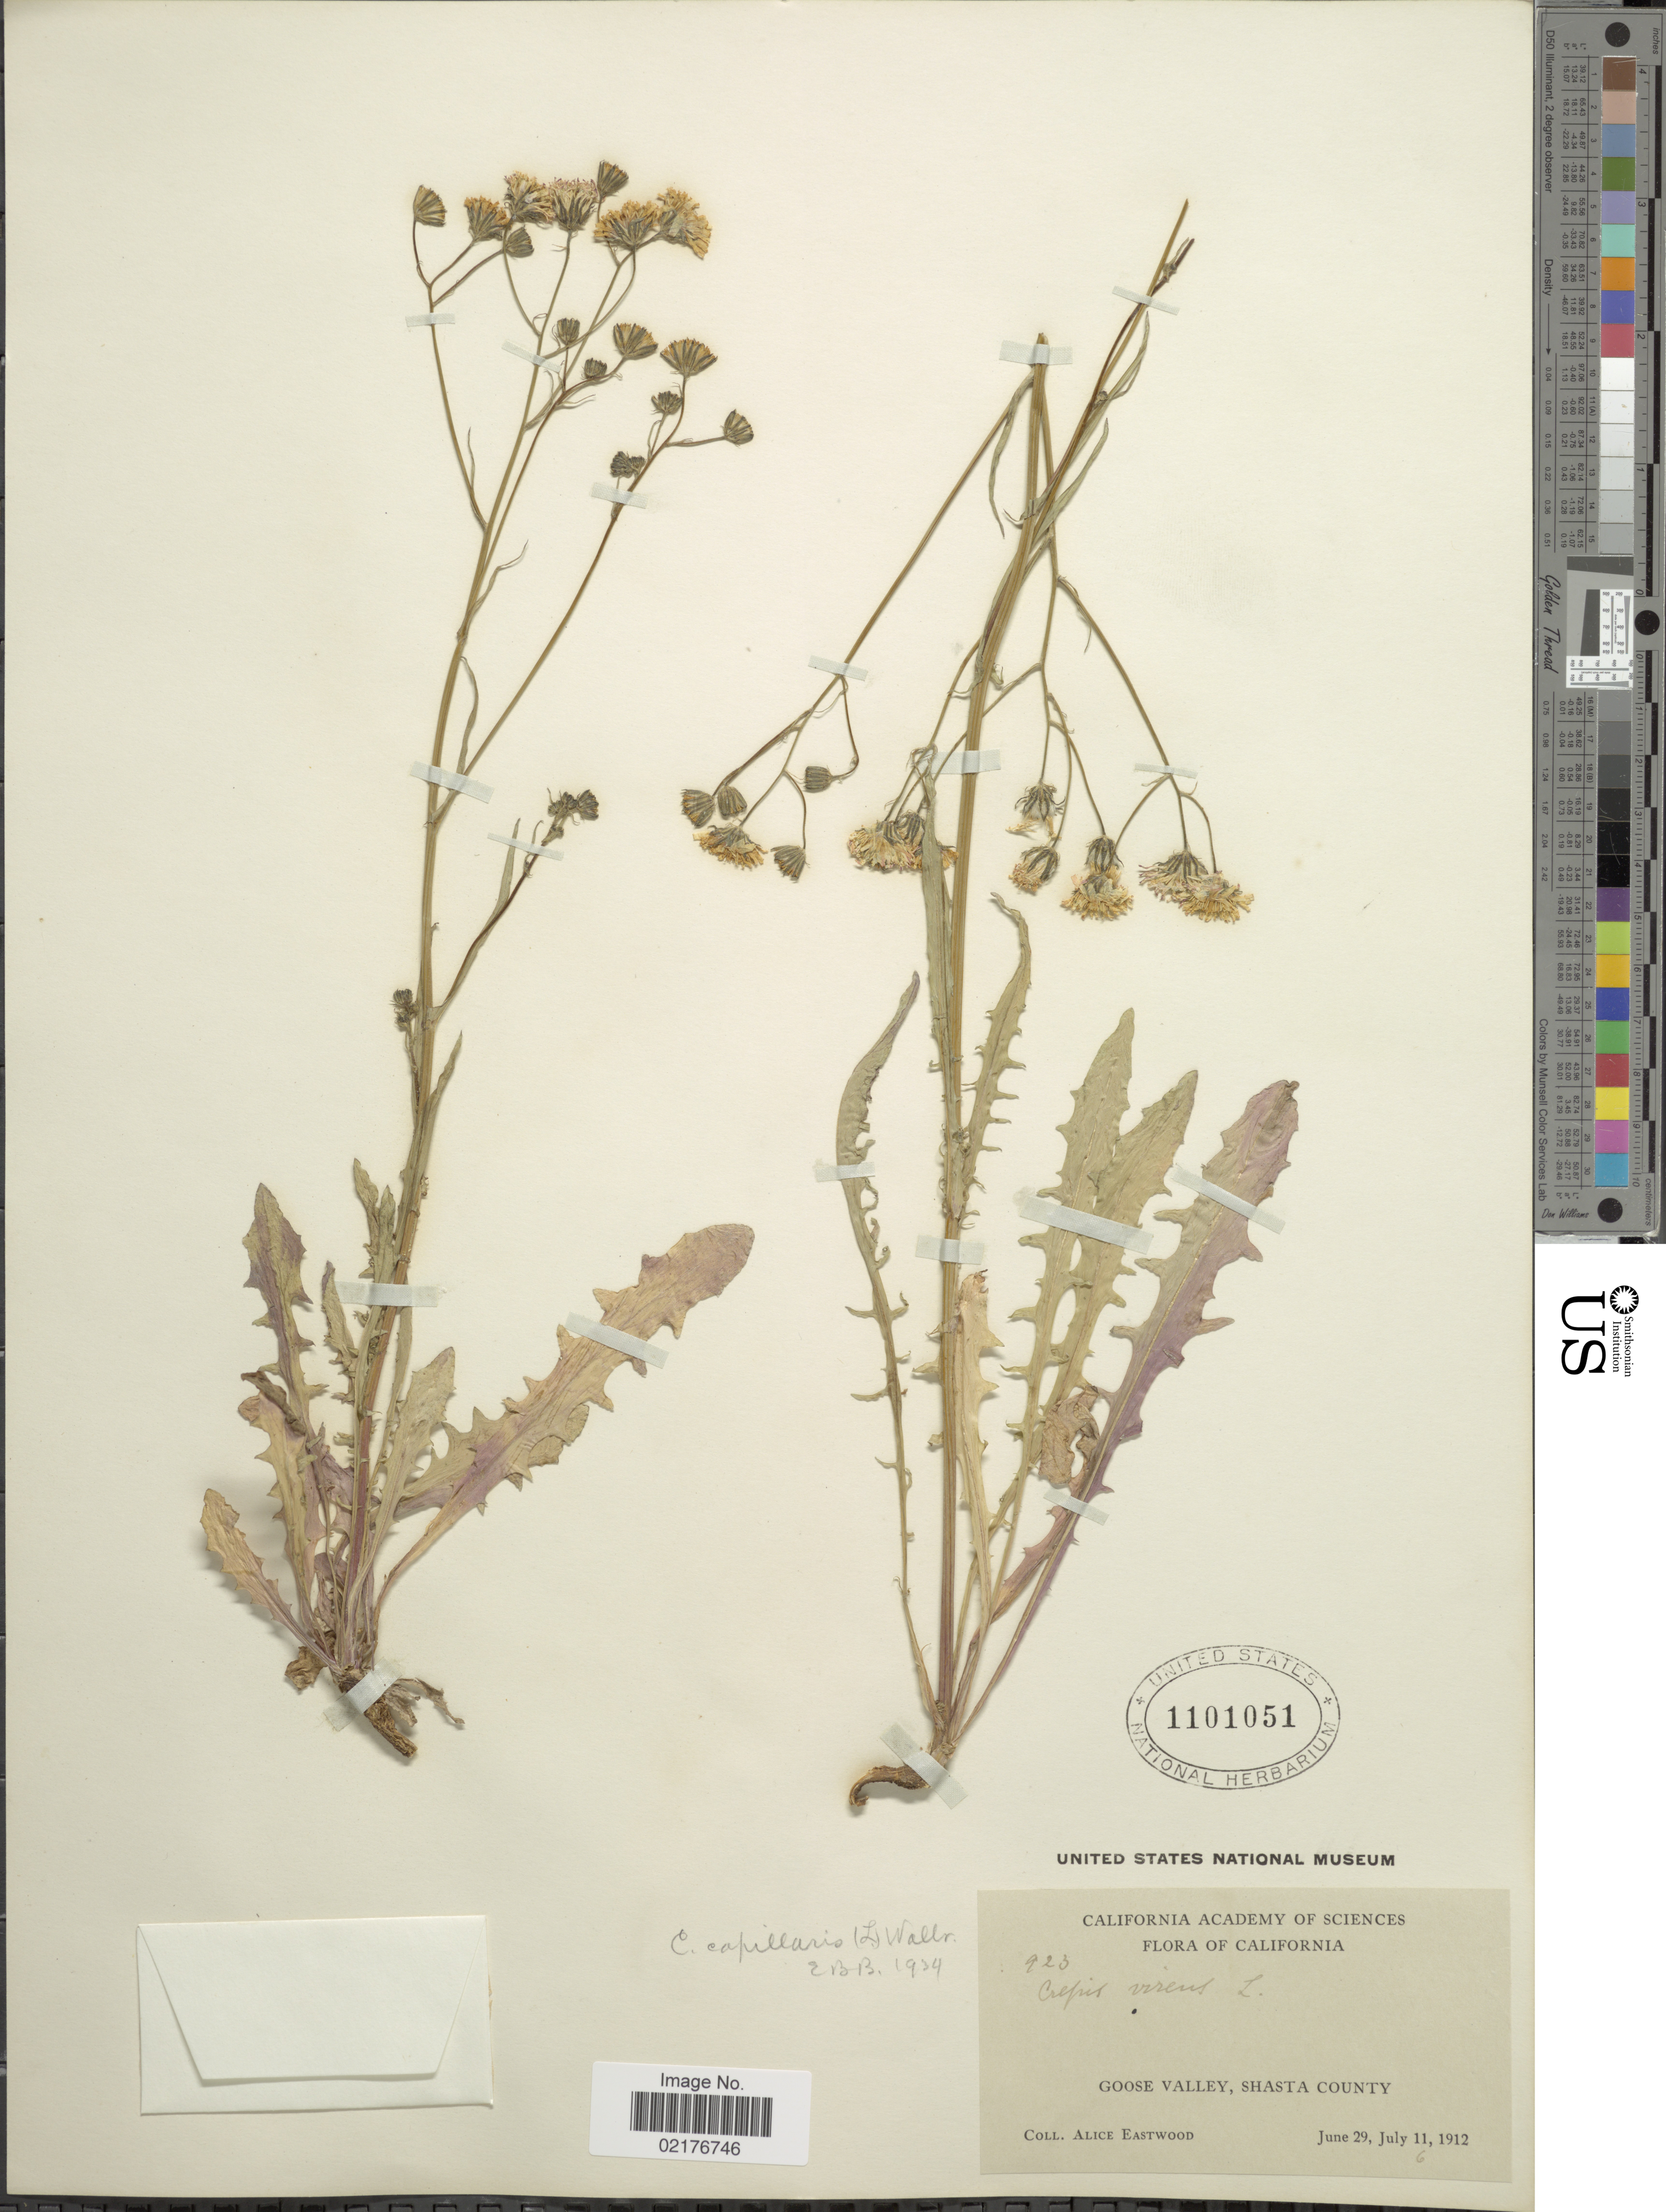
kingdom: Plantae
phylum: Tracheophyta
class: Magnoliopsida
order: Asterales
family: Asteraceae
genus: Crepis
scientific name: Crepis capillaris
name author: (L.) Wallr.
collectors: A. Eastwood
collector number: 923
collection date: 1912-06-29/1912-07-11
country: United States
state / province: California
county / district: Shasta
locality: Goose Valley, Shasta County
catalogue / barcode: US 1101051